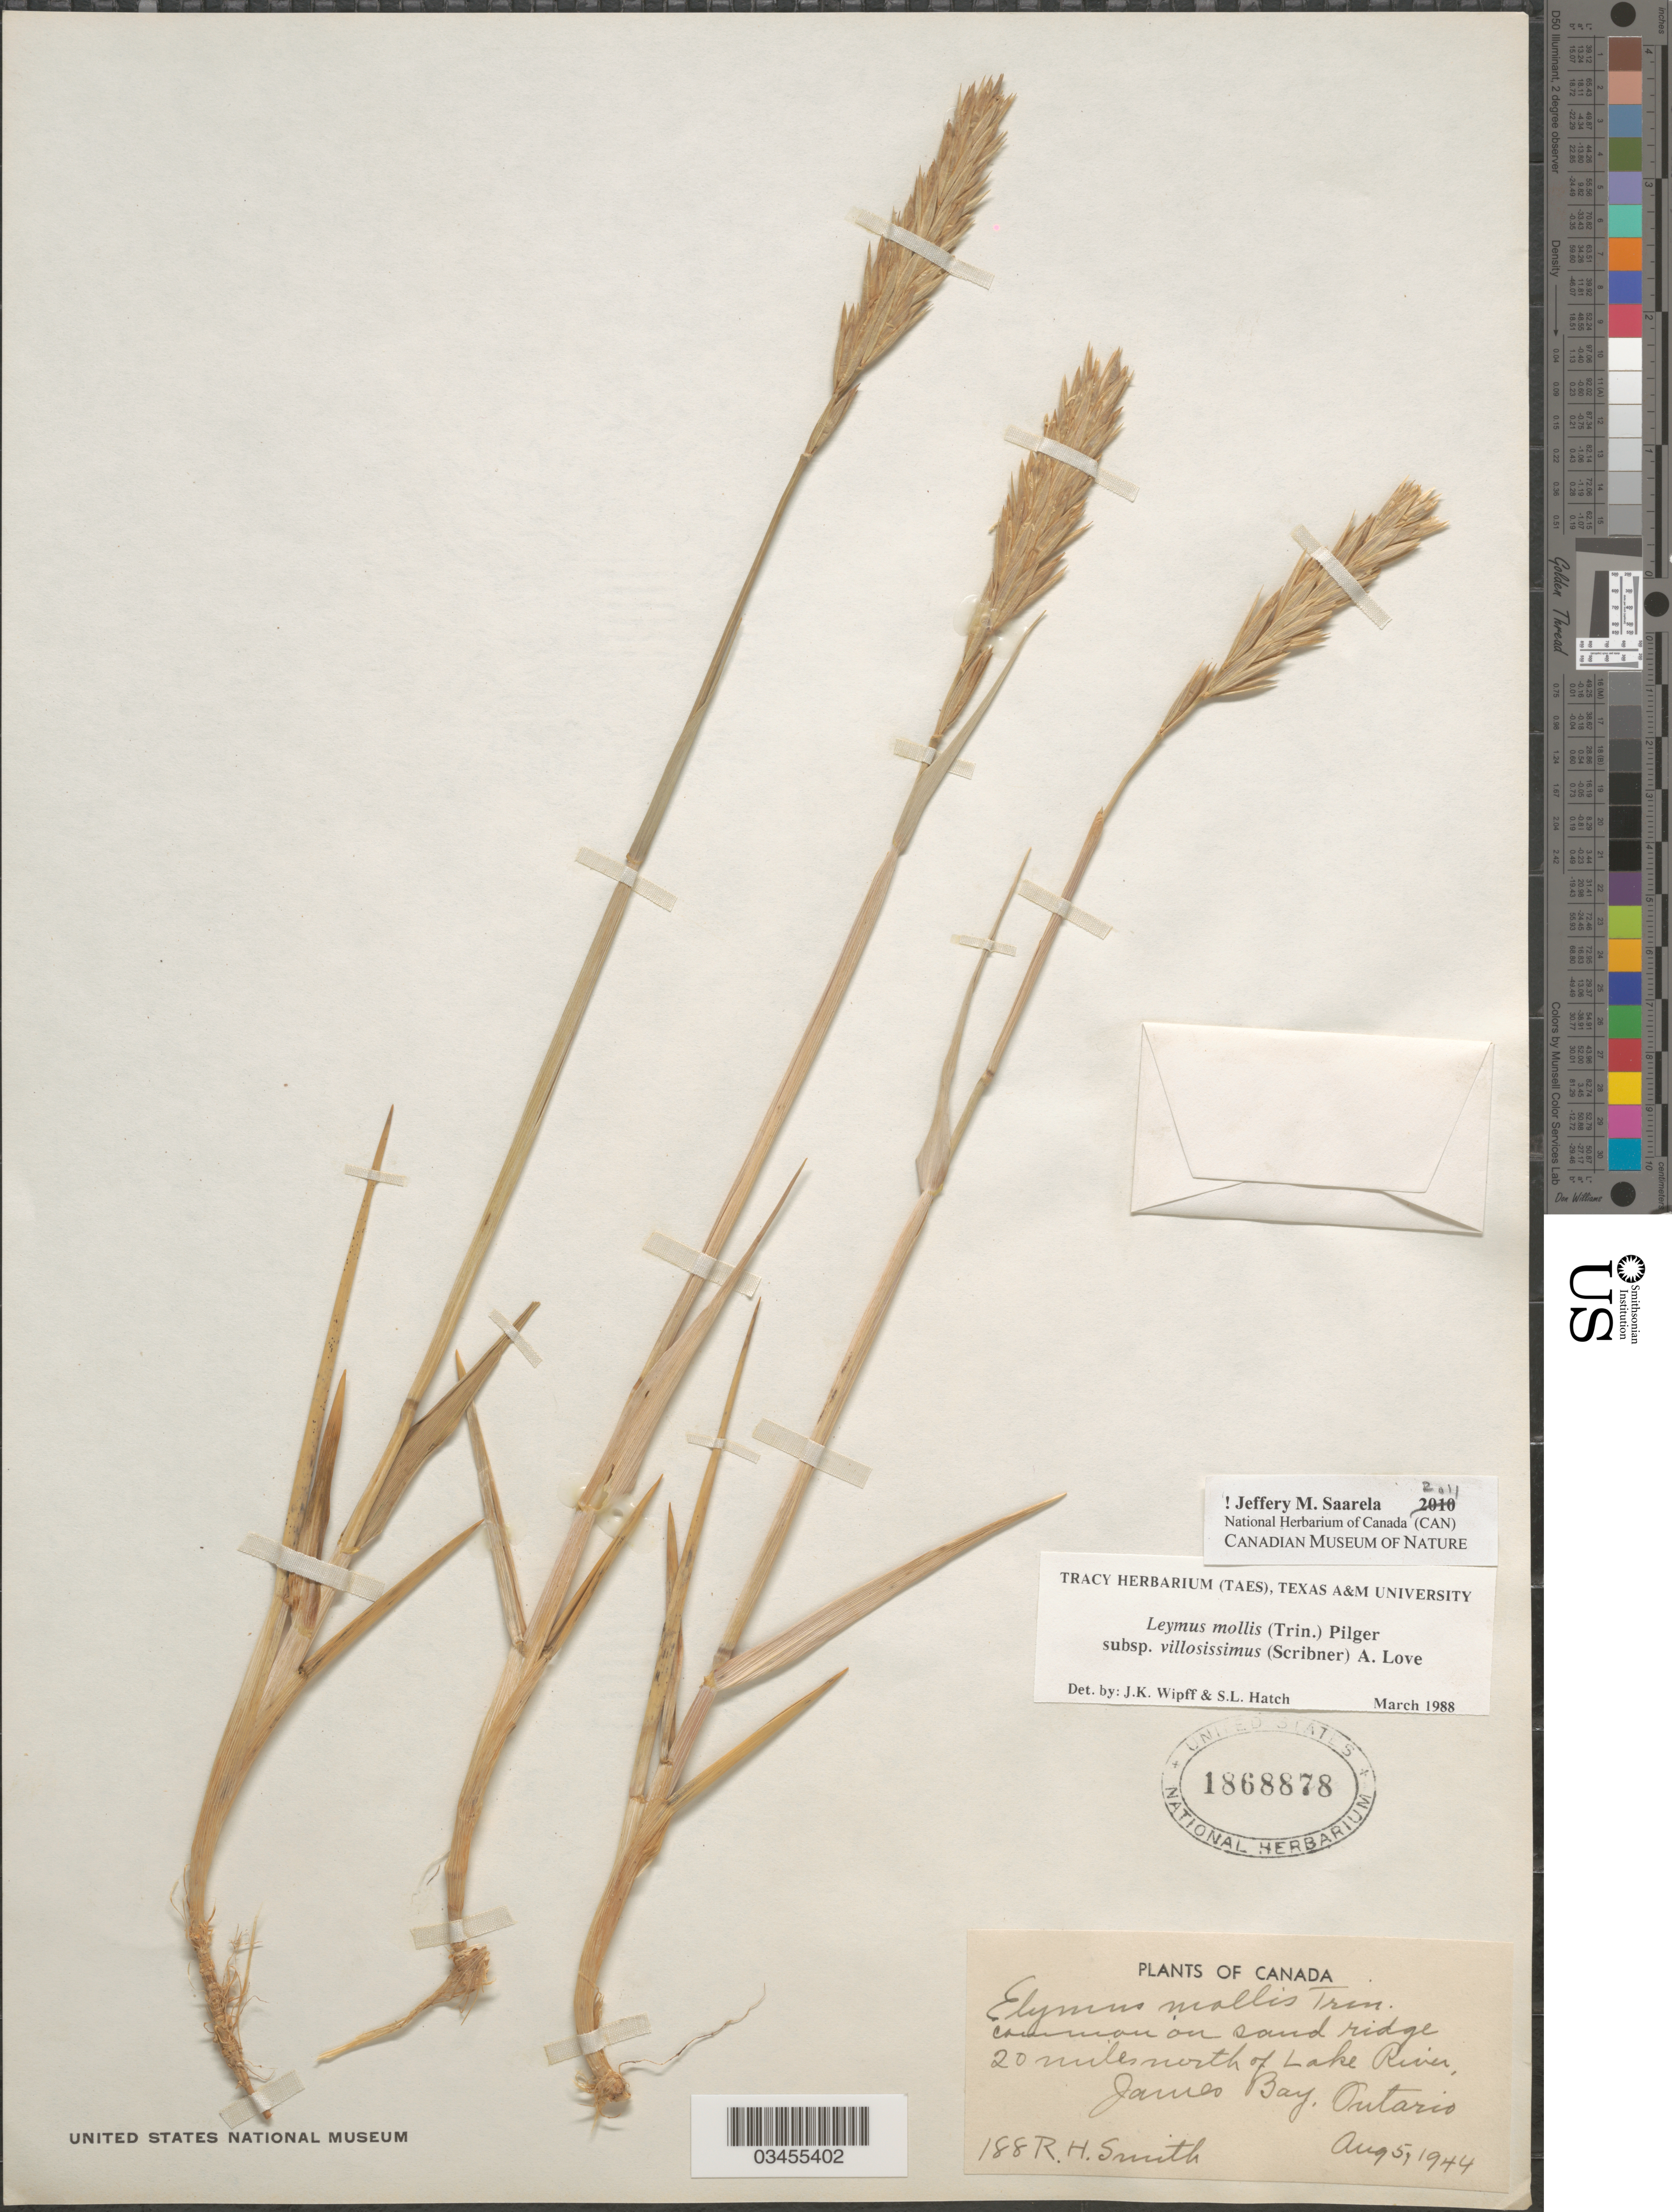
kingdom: Plantae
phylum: Tracheophyta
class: Liliopsida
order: Poales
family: Poaceae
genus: Leymus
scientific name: Leymus mollis subsp. villosissimus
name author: (Scribn.) Á. Löve & D. Löve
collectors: R. H. Smith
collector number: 188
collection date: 1944-08-05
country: Canada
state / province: Ontario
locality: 20 miles north of Lake River, James Bay.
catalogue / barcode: US 1868878